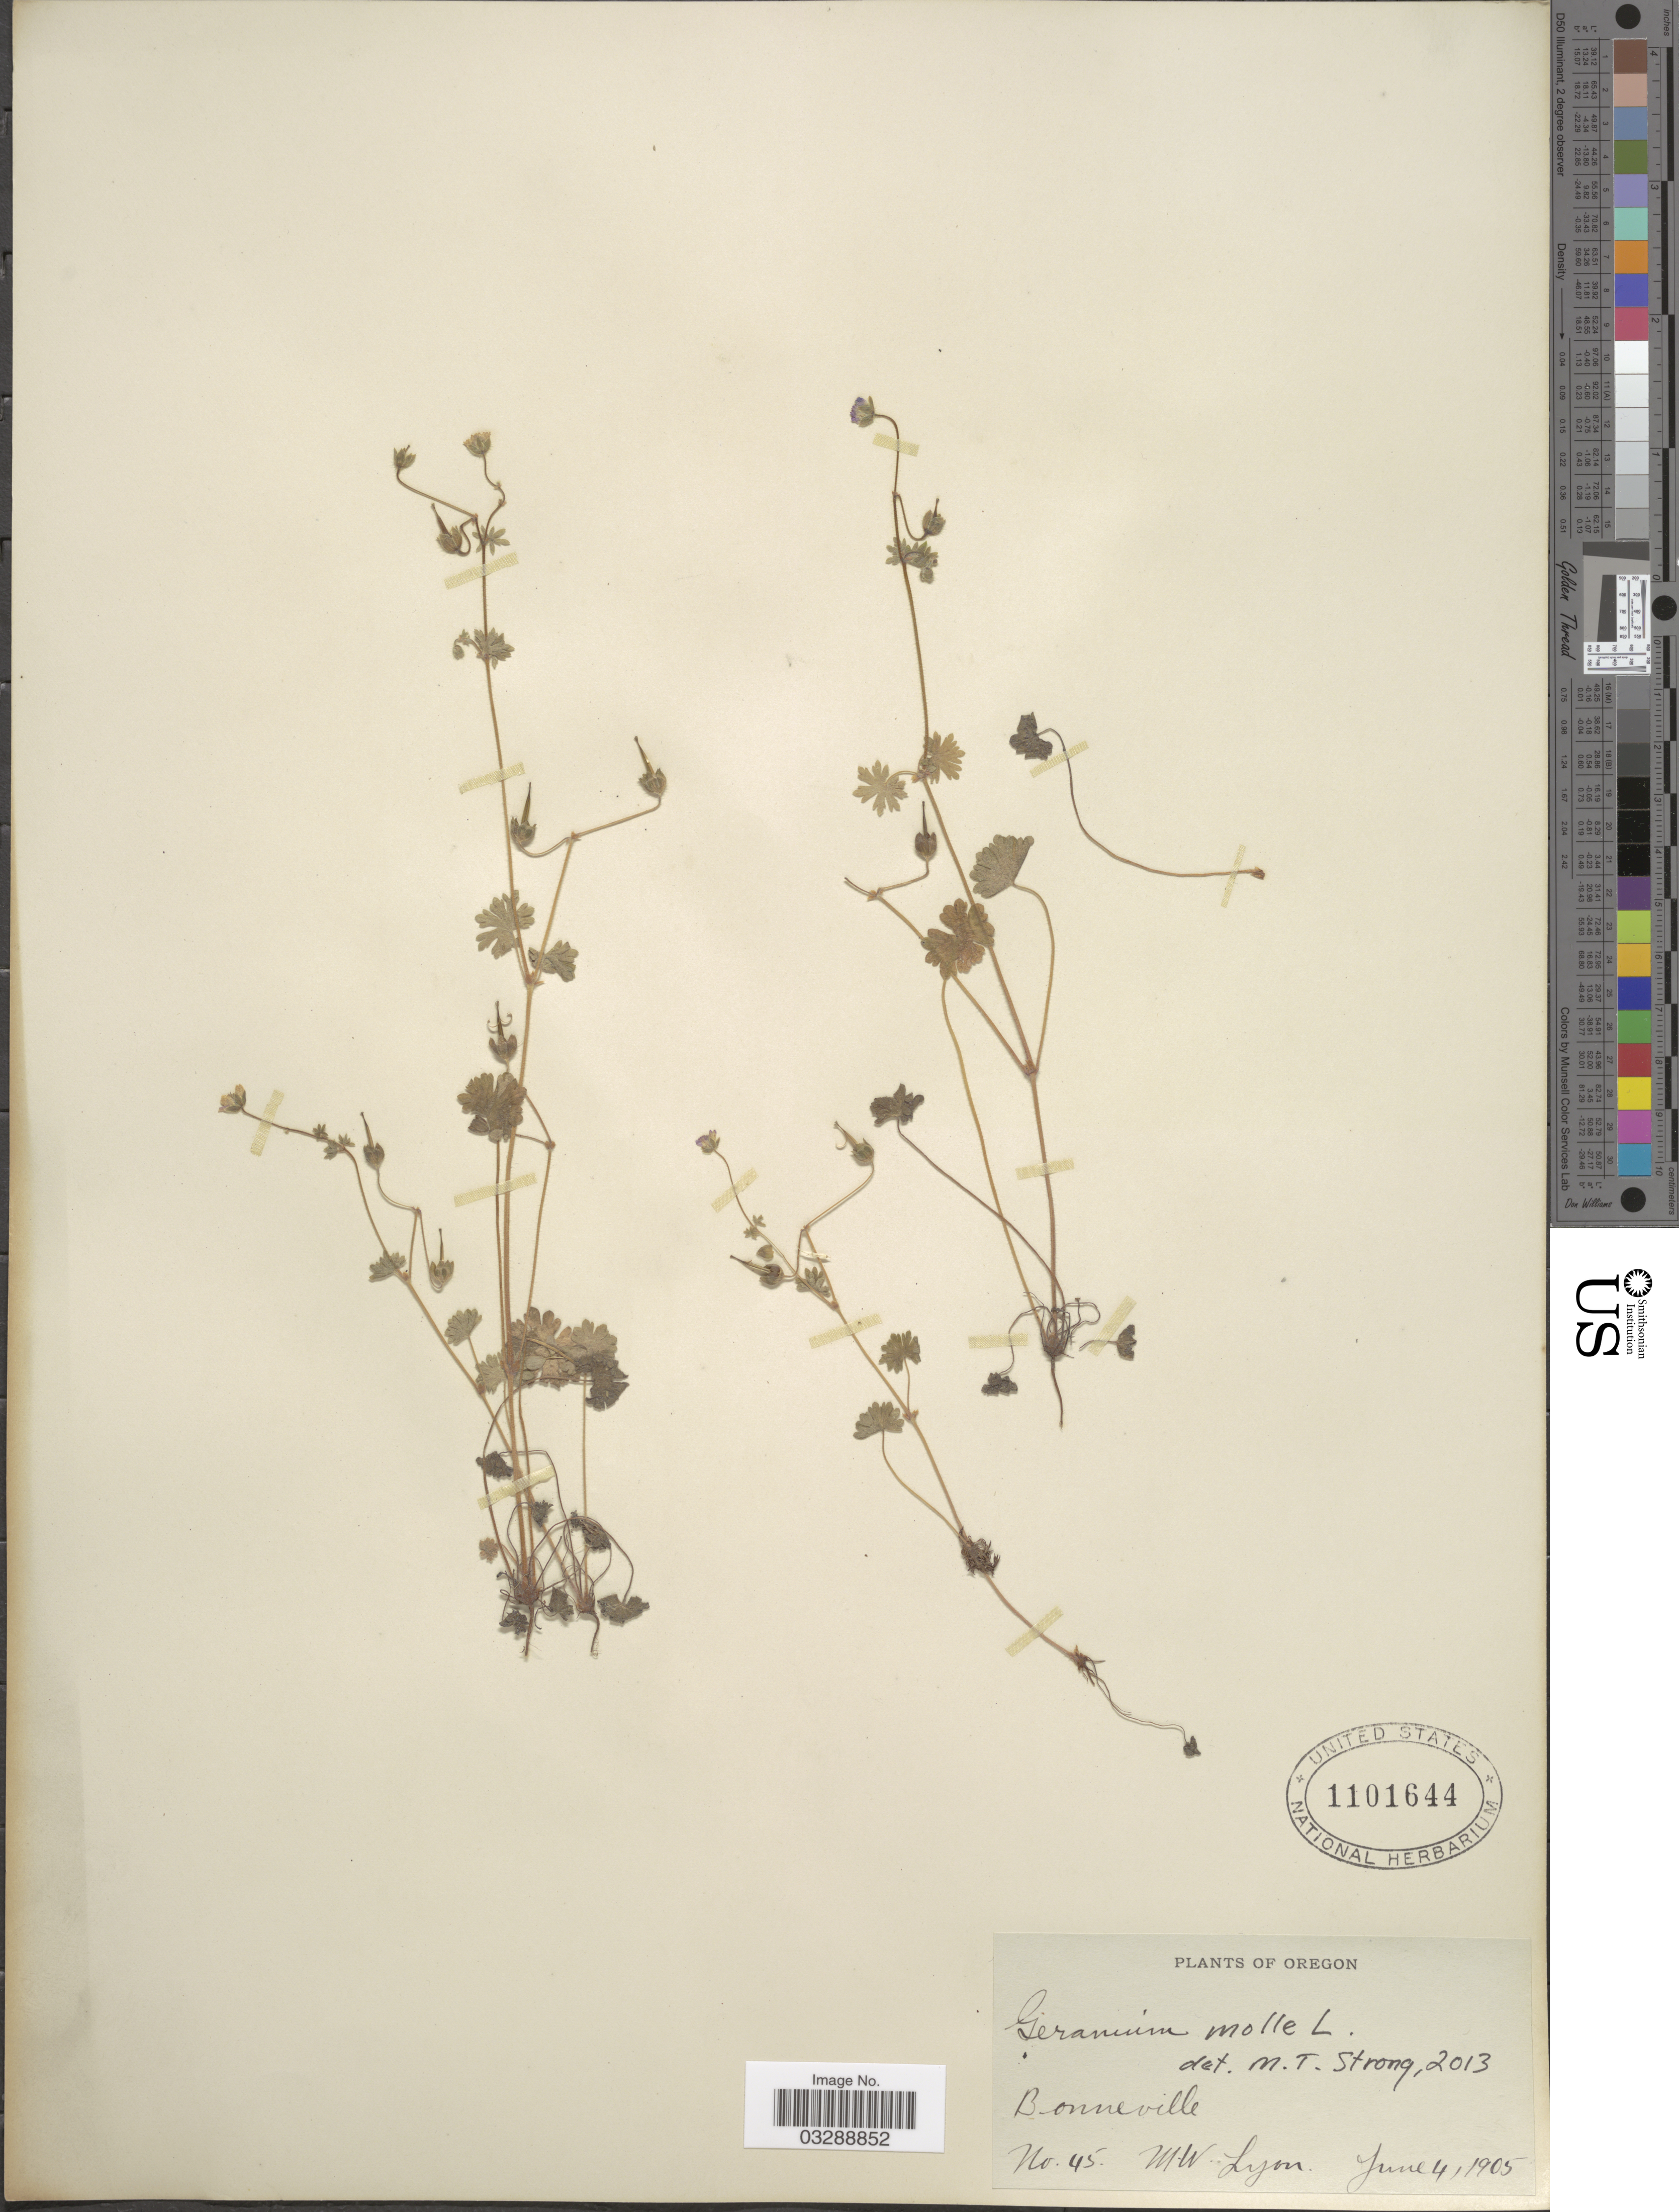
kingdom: Plantae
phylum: Tracheophyta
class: Magnoliopsida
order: Geraniales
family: Geraniaceae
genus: Geranium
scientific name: Geranium molle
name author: L.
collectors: M. W. Lyon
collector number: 45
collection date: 1905-06-04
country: United States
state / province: Oregon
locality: Bonneville.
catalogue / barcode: US 1101644